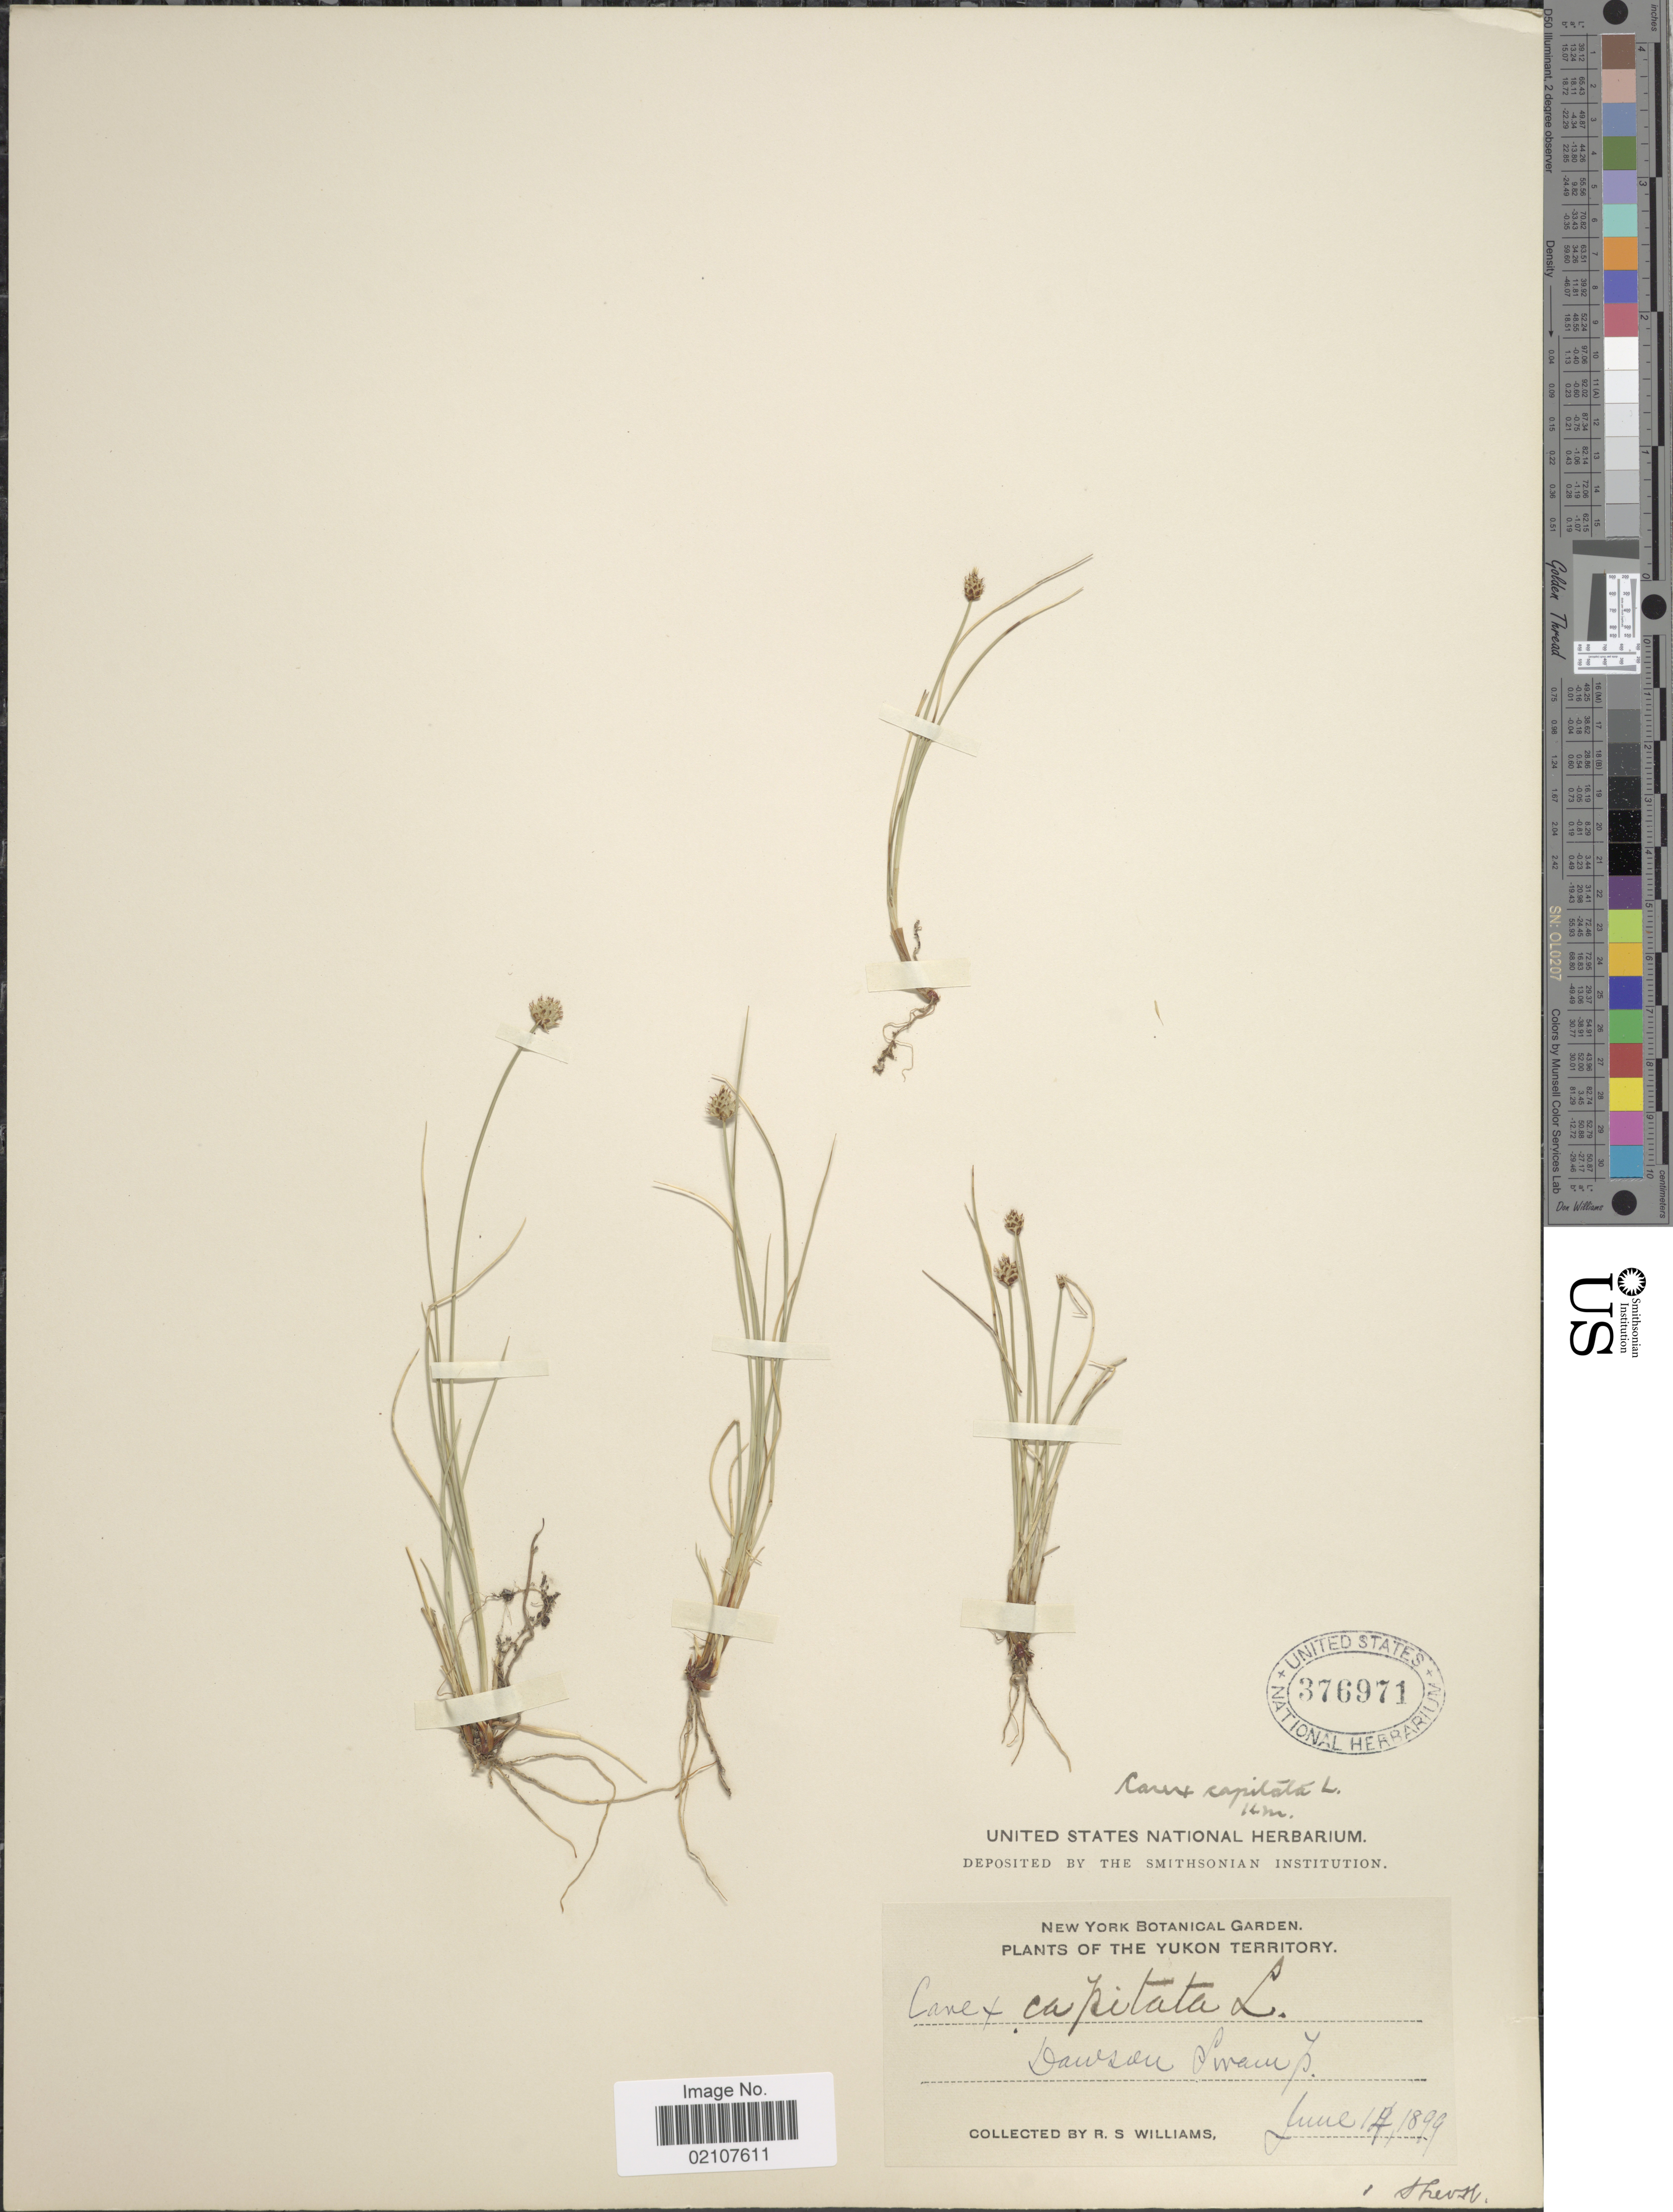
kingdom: Plantae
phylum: Tracheophyta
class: Liliopsida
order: Poales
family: Cyperaceae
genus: Carex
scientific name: Carex capitata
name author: L.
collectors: R. S. Williams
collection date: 1899-06-14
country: Canada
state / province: Yukon Territory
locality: Dawson Swamp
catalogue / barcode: US 376971